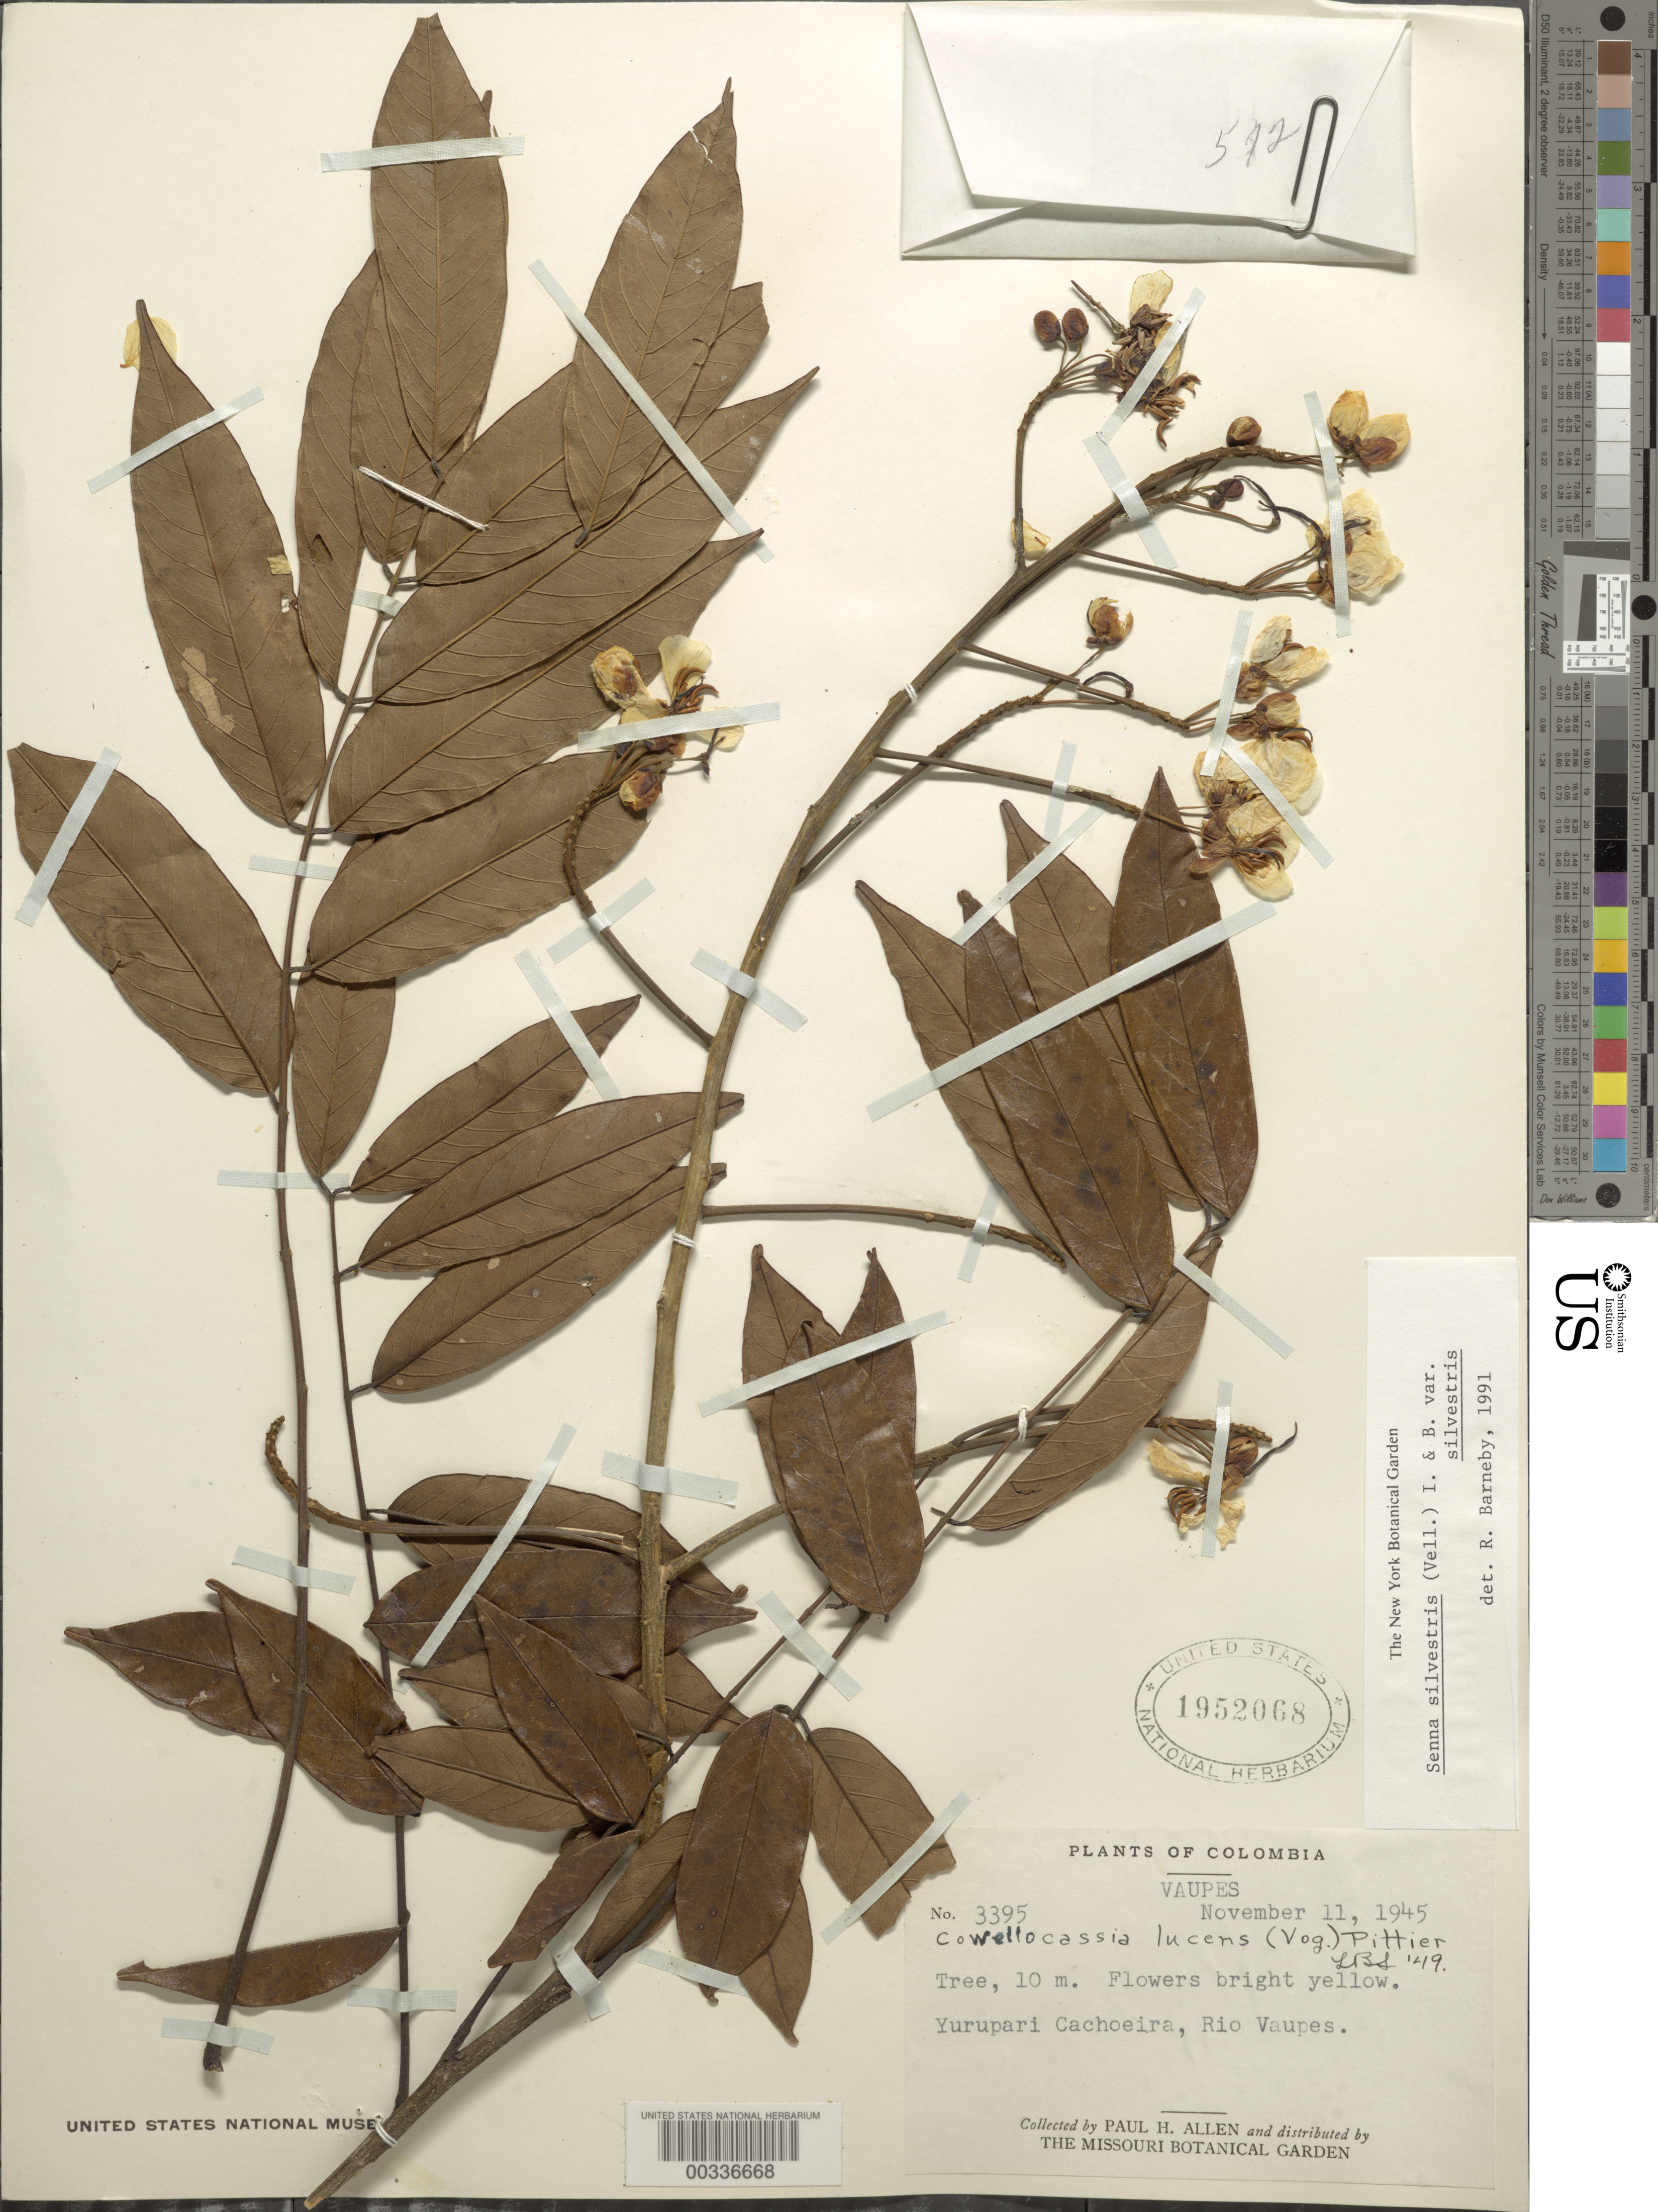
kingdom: Plantae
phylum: Tracheophyta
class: Magnoliopsida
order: Fabales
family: Fabaceae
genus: Senna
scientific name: Senna silvestris var. silvestris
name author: (Vell.) H.S. Irwin & Barneby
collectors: P. H. Allen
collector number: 3395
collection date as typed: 11 Nov 1945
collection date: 1945-11-11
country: Colombia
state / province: Vaupés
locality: Yurupari Cachoeira, Rio Vaupes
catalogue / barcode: US 1952068